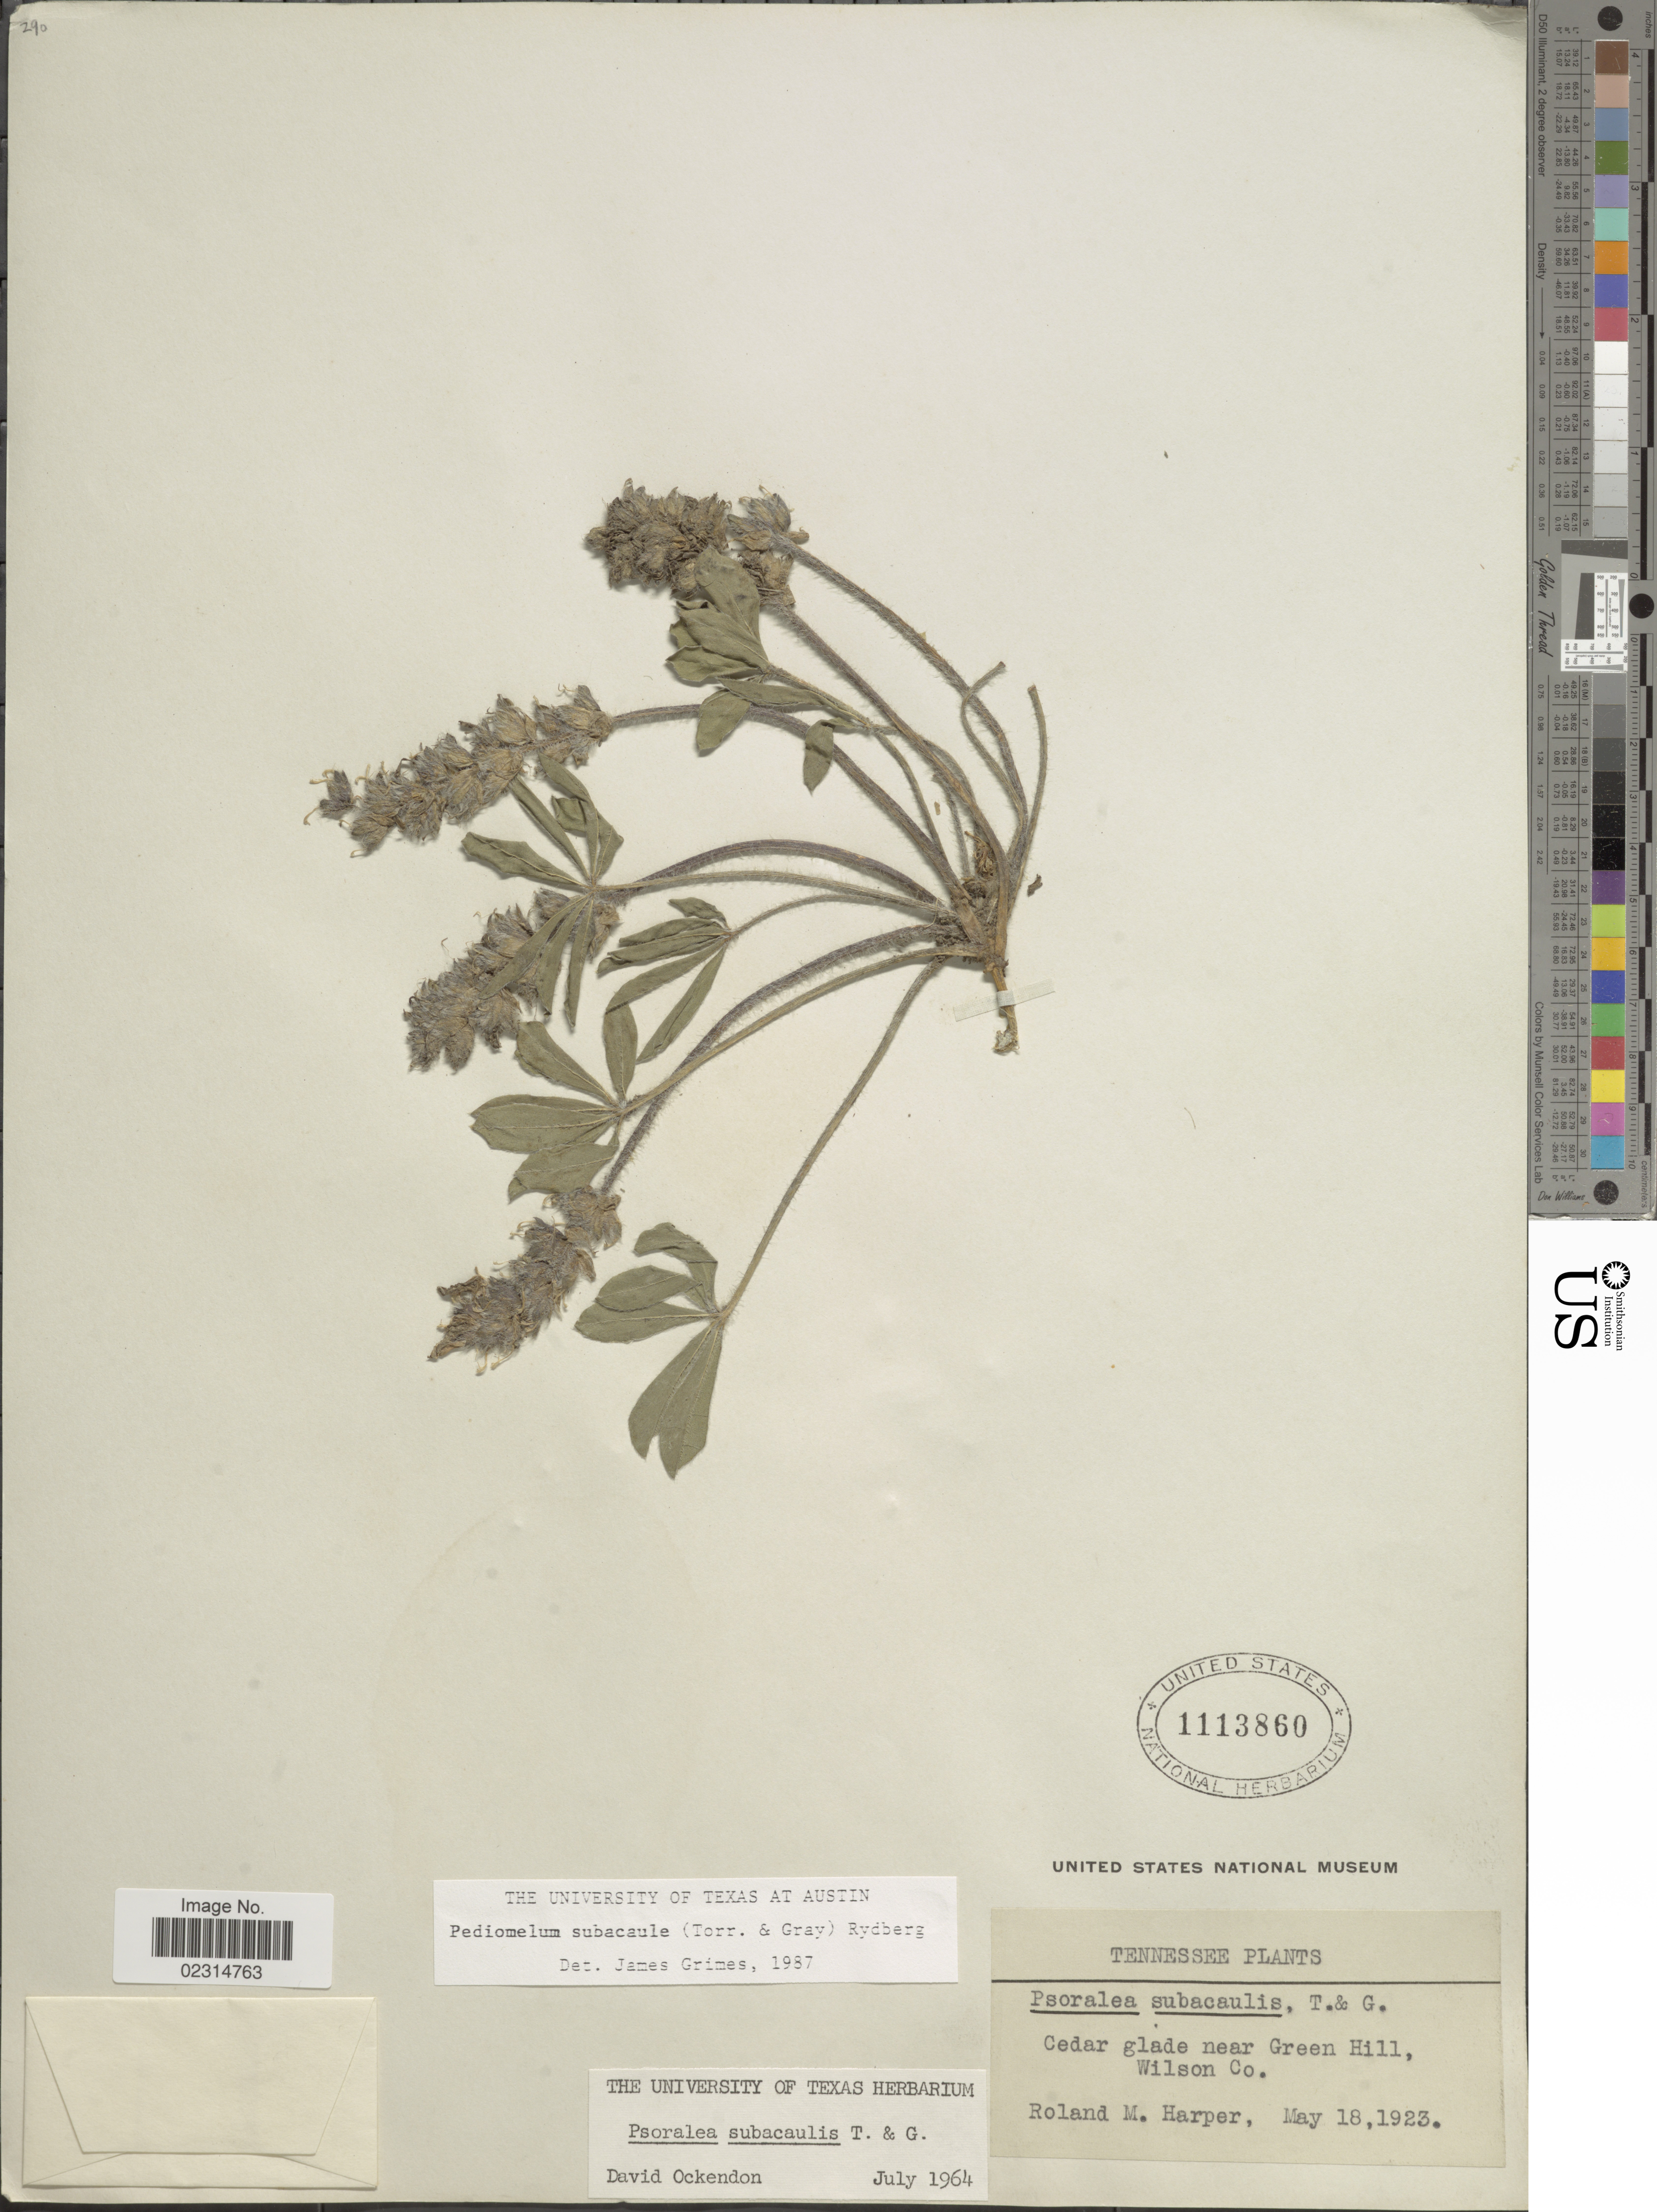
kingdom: Plantae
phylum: Tracheophyta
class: Magnoliopsida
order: Fabales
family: Fabaceae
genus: Pediomelum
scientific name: Pediomelum subacaule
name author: (Torr. & A. Gray) Rydb.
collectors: R. M. Harper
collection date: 1923-05-18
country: United States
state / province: Tennessee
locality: Cedar glade near Green Hill, Wilson Co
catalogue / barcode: US 1113860